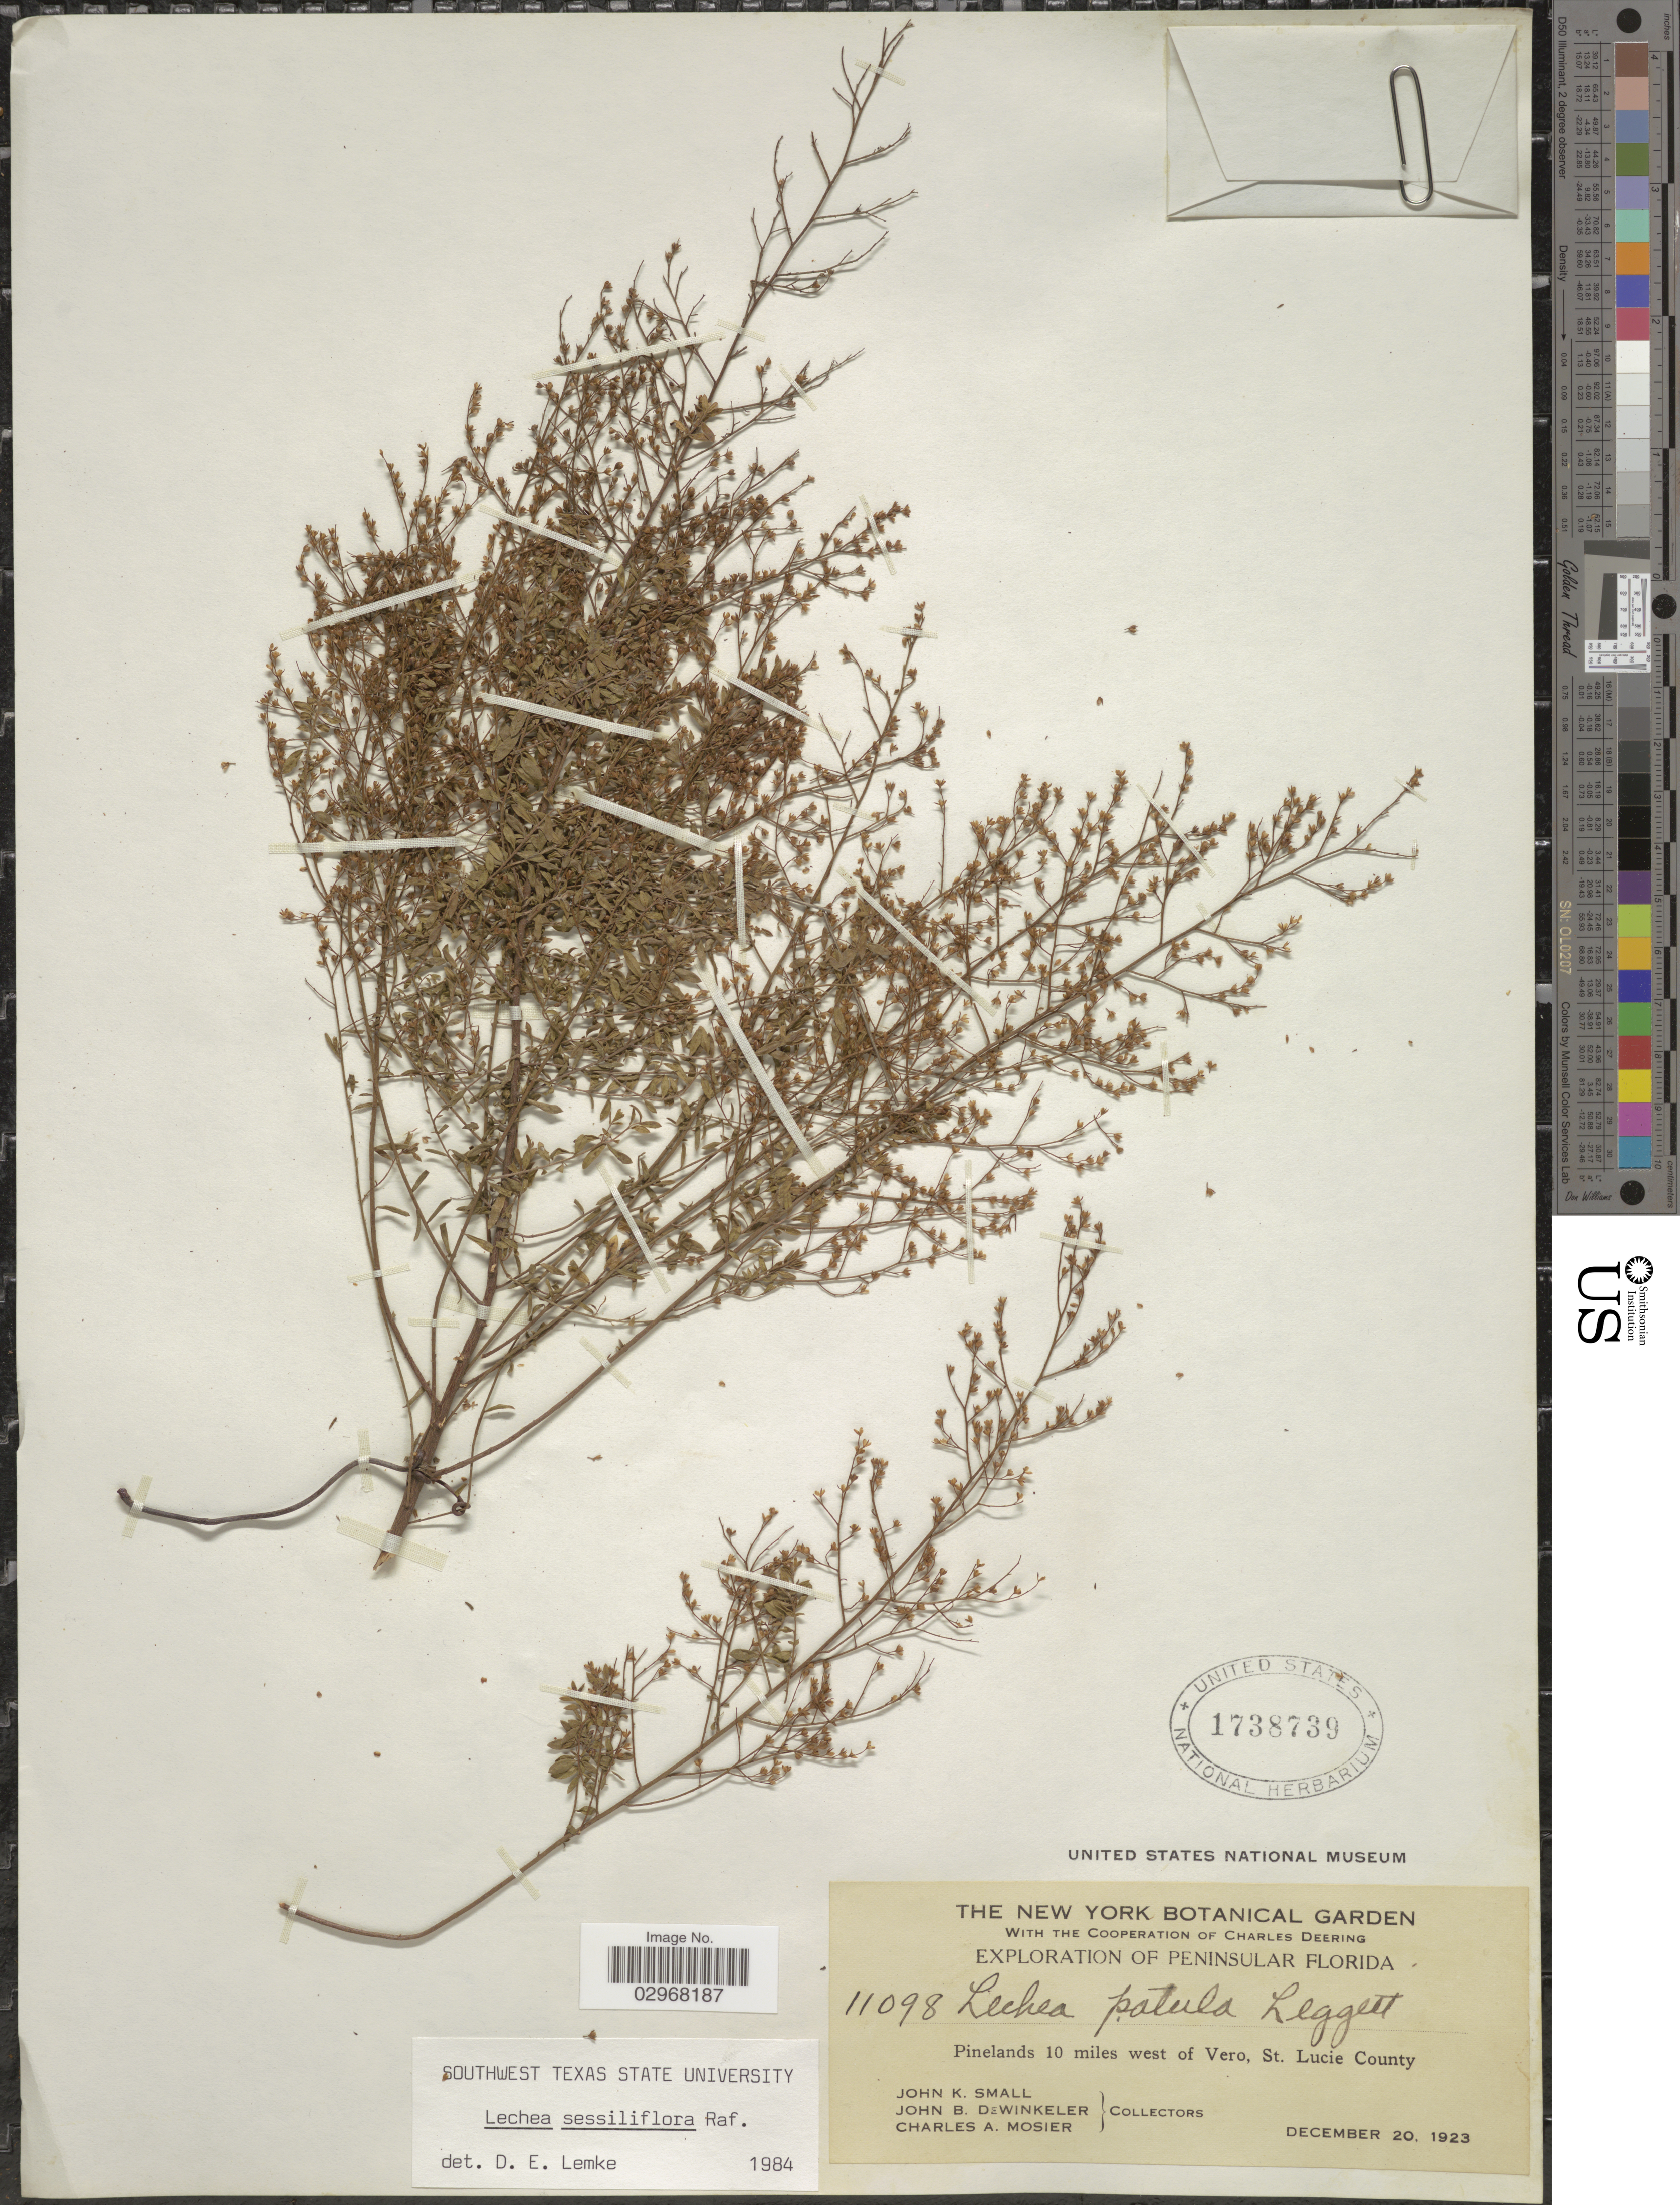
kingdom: Plantae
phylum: Tracheophyta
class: Magnoliopsida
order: Malvales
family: Cistaceae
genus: Lechea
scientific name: Lechea sessiliflora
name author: Raf.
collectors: J. K. Small, J. B. Dewinkeler & C. A. Mosier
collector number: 11098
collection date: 1923-12-20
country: United States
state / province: Florida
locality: Peninsular Florida. Pinelands 10 miles west of Vero, St. Lucie County.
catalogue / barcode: US 1738739